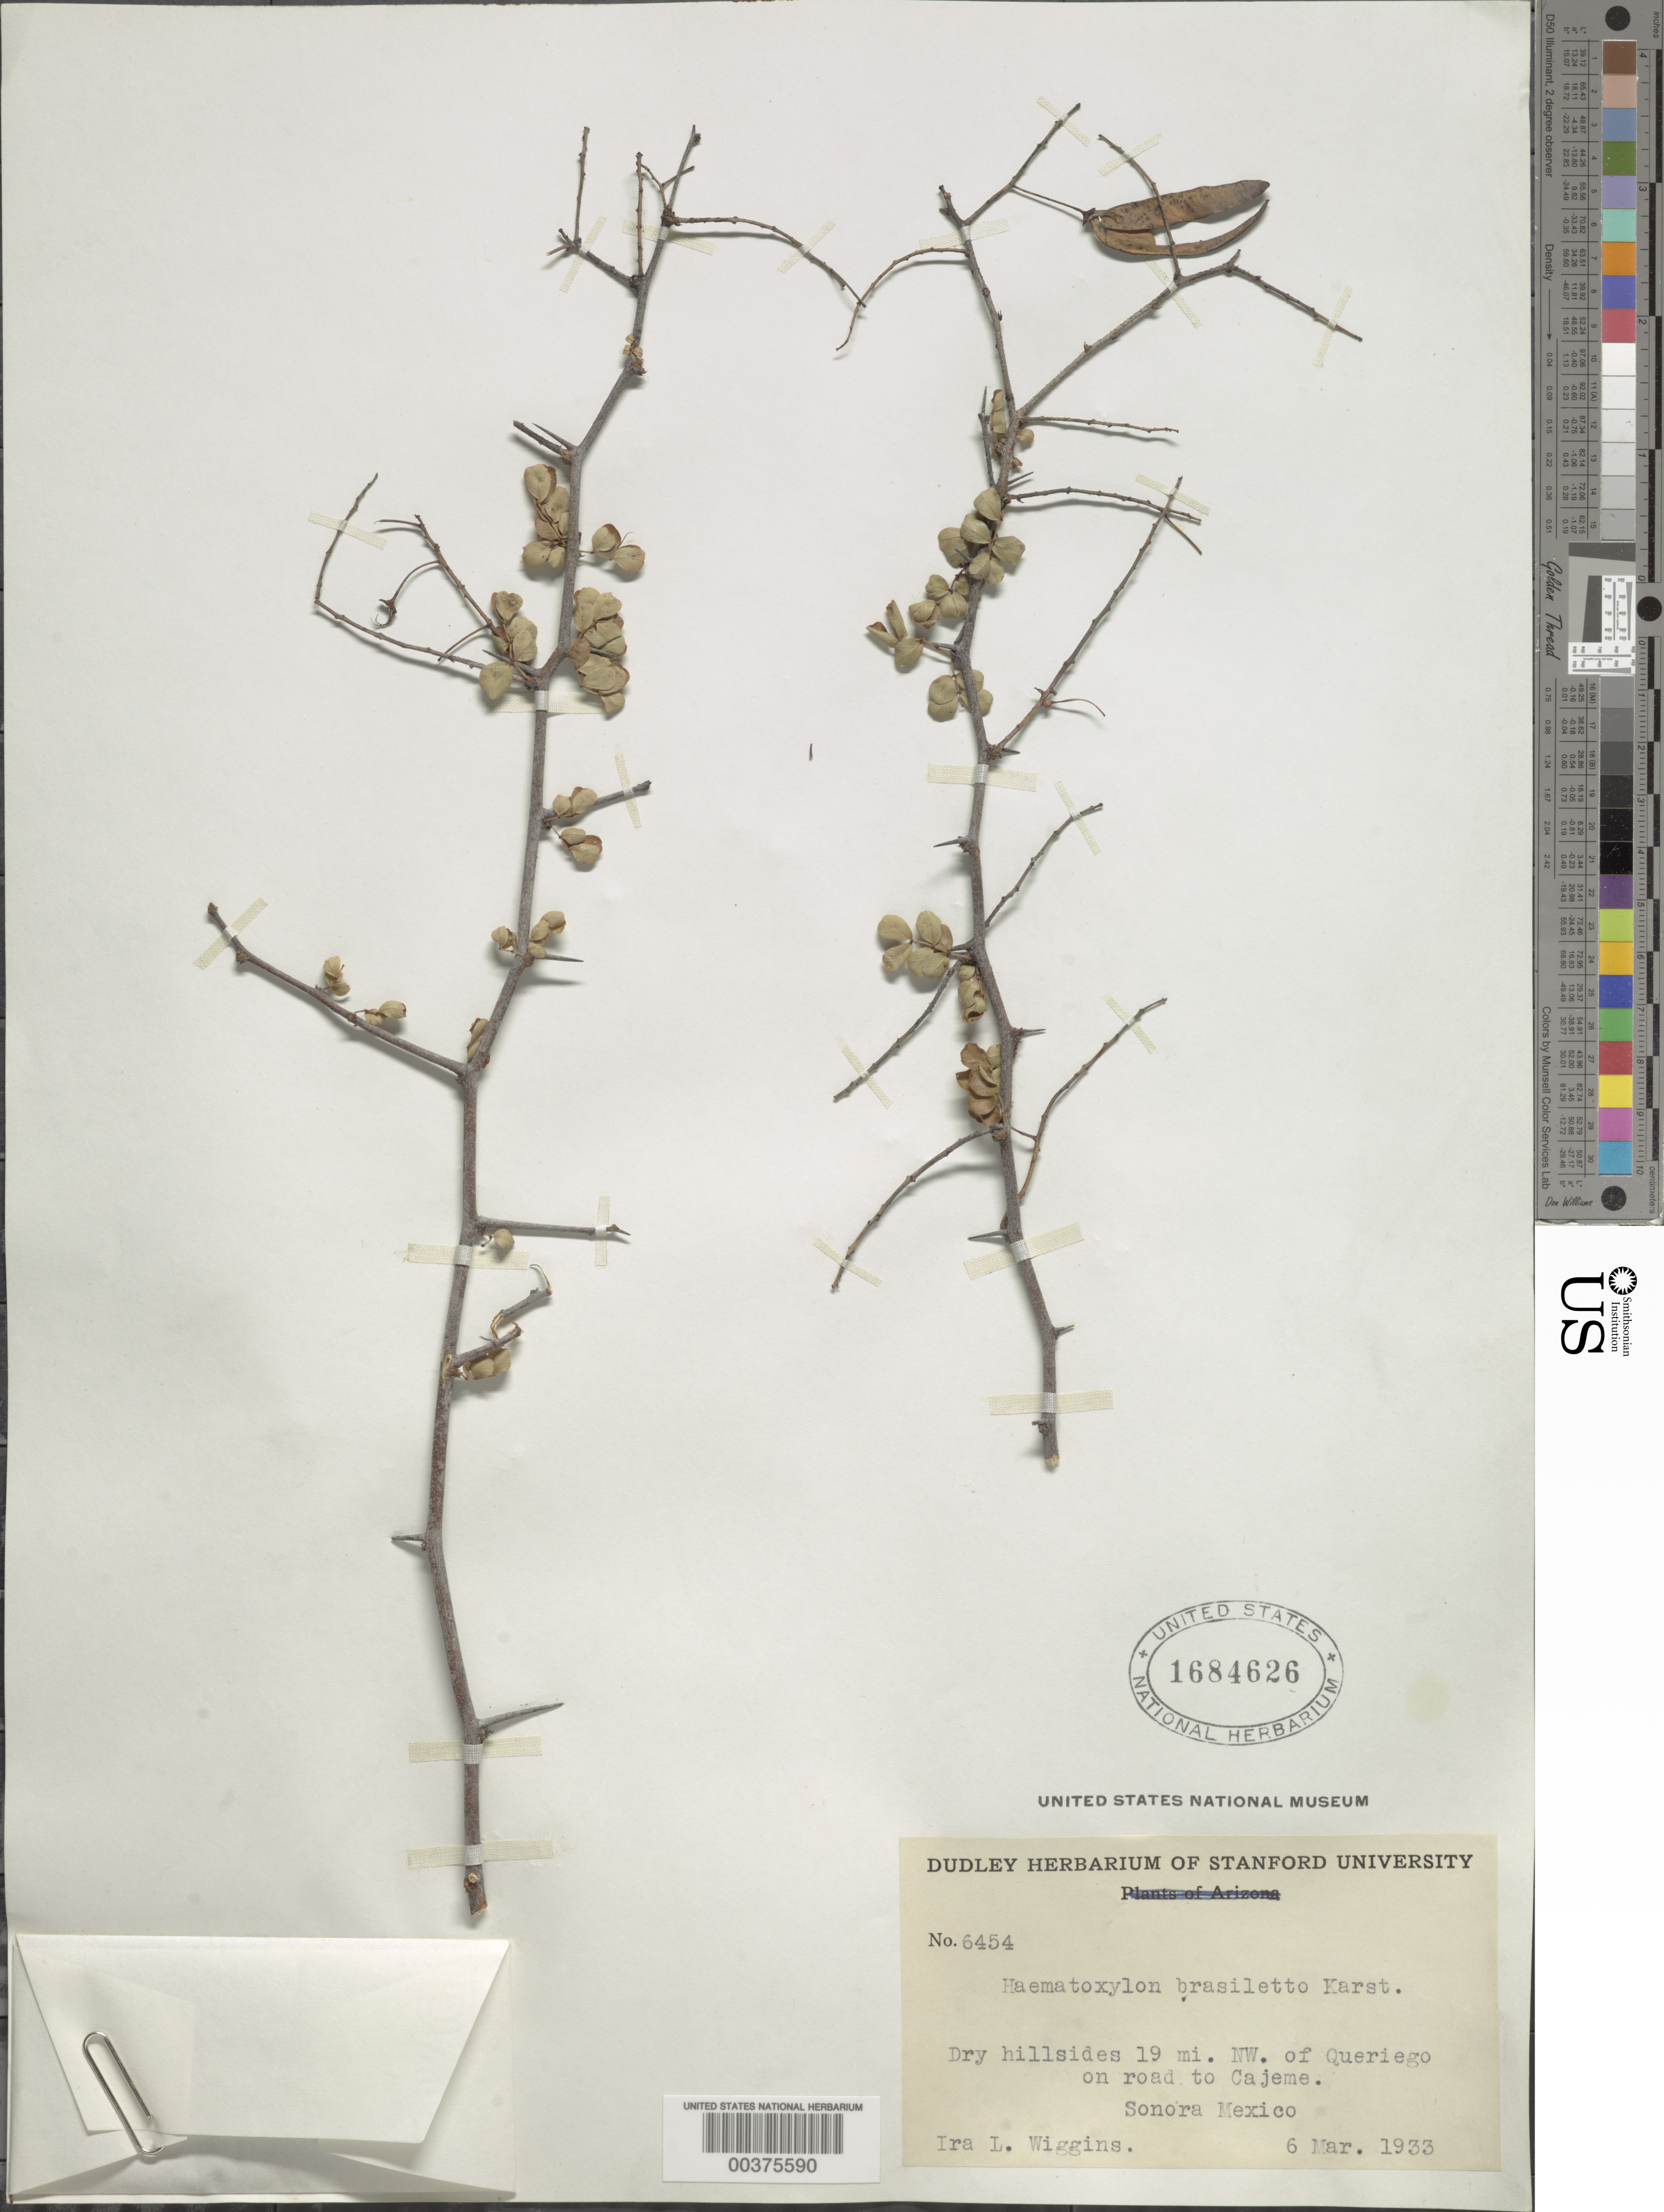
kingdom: Plantae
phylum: Tracheophyta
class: Magnoliopsida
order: Fabales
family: Fabaceae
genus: Haematoxylum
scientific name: Haematoxylum brasiletto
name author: H. Karst.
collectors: I. L. Wiggins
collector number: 6454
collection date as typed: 06 Mar 1933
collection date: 1933-03-06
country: Mexico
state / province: Sonora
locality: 19 mi NW of Queriego on road to Cajeme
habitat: Dry hillsides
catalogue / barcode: US 1684626